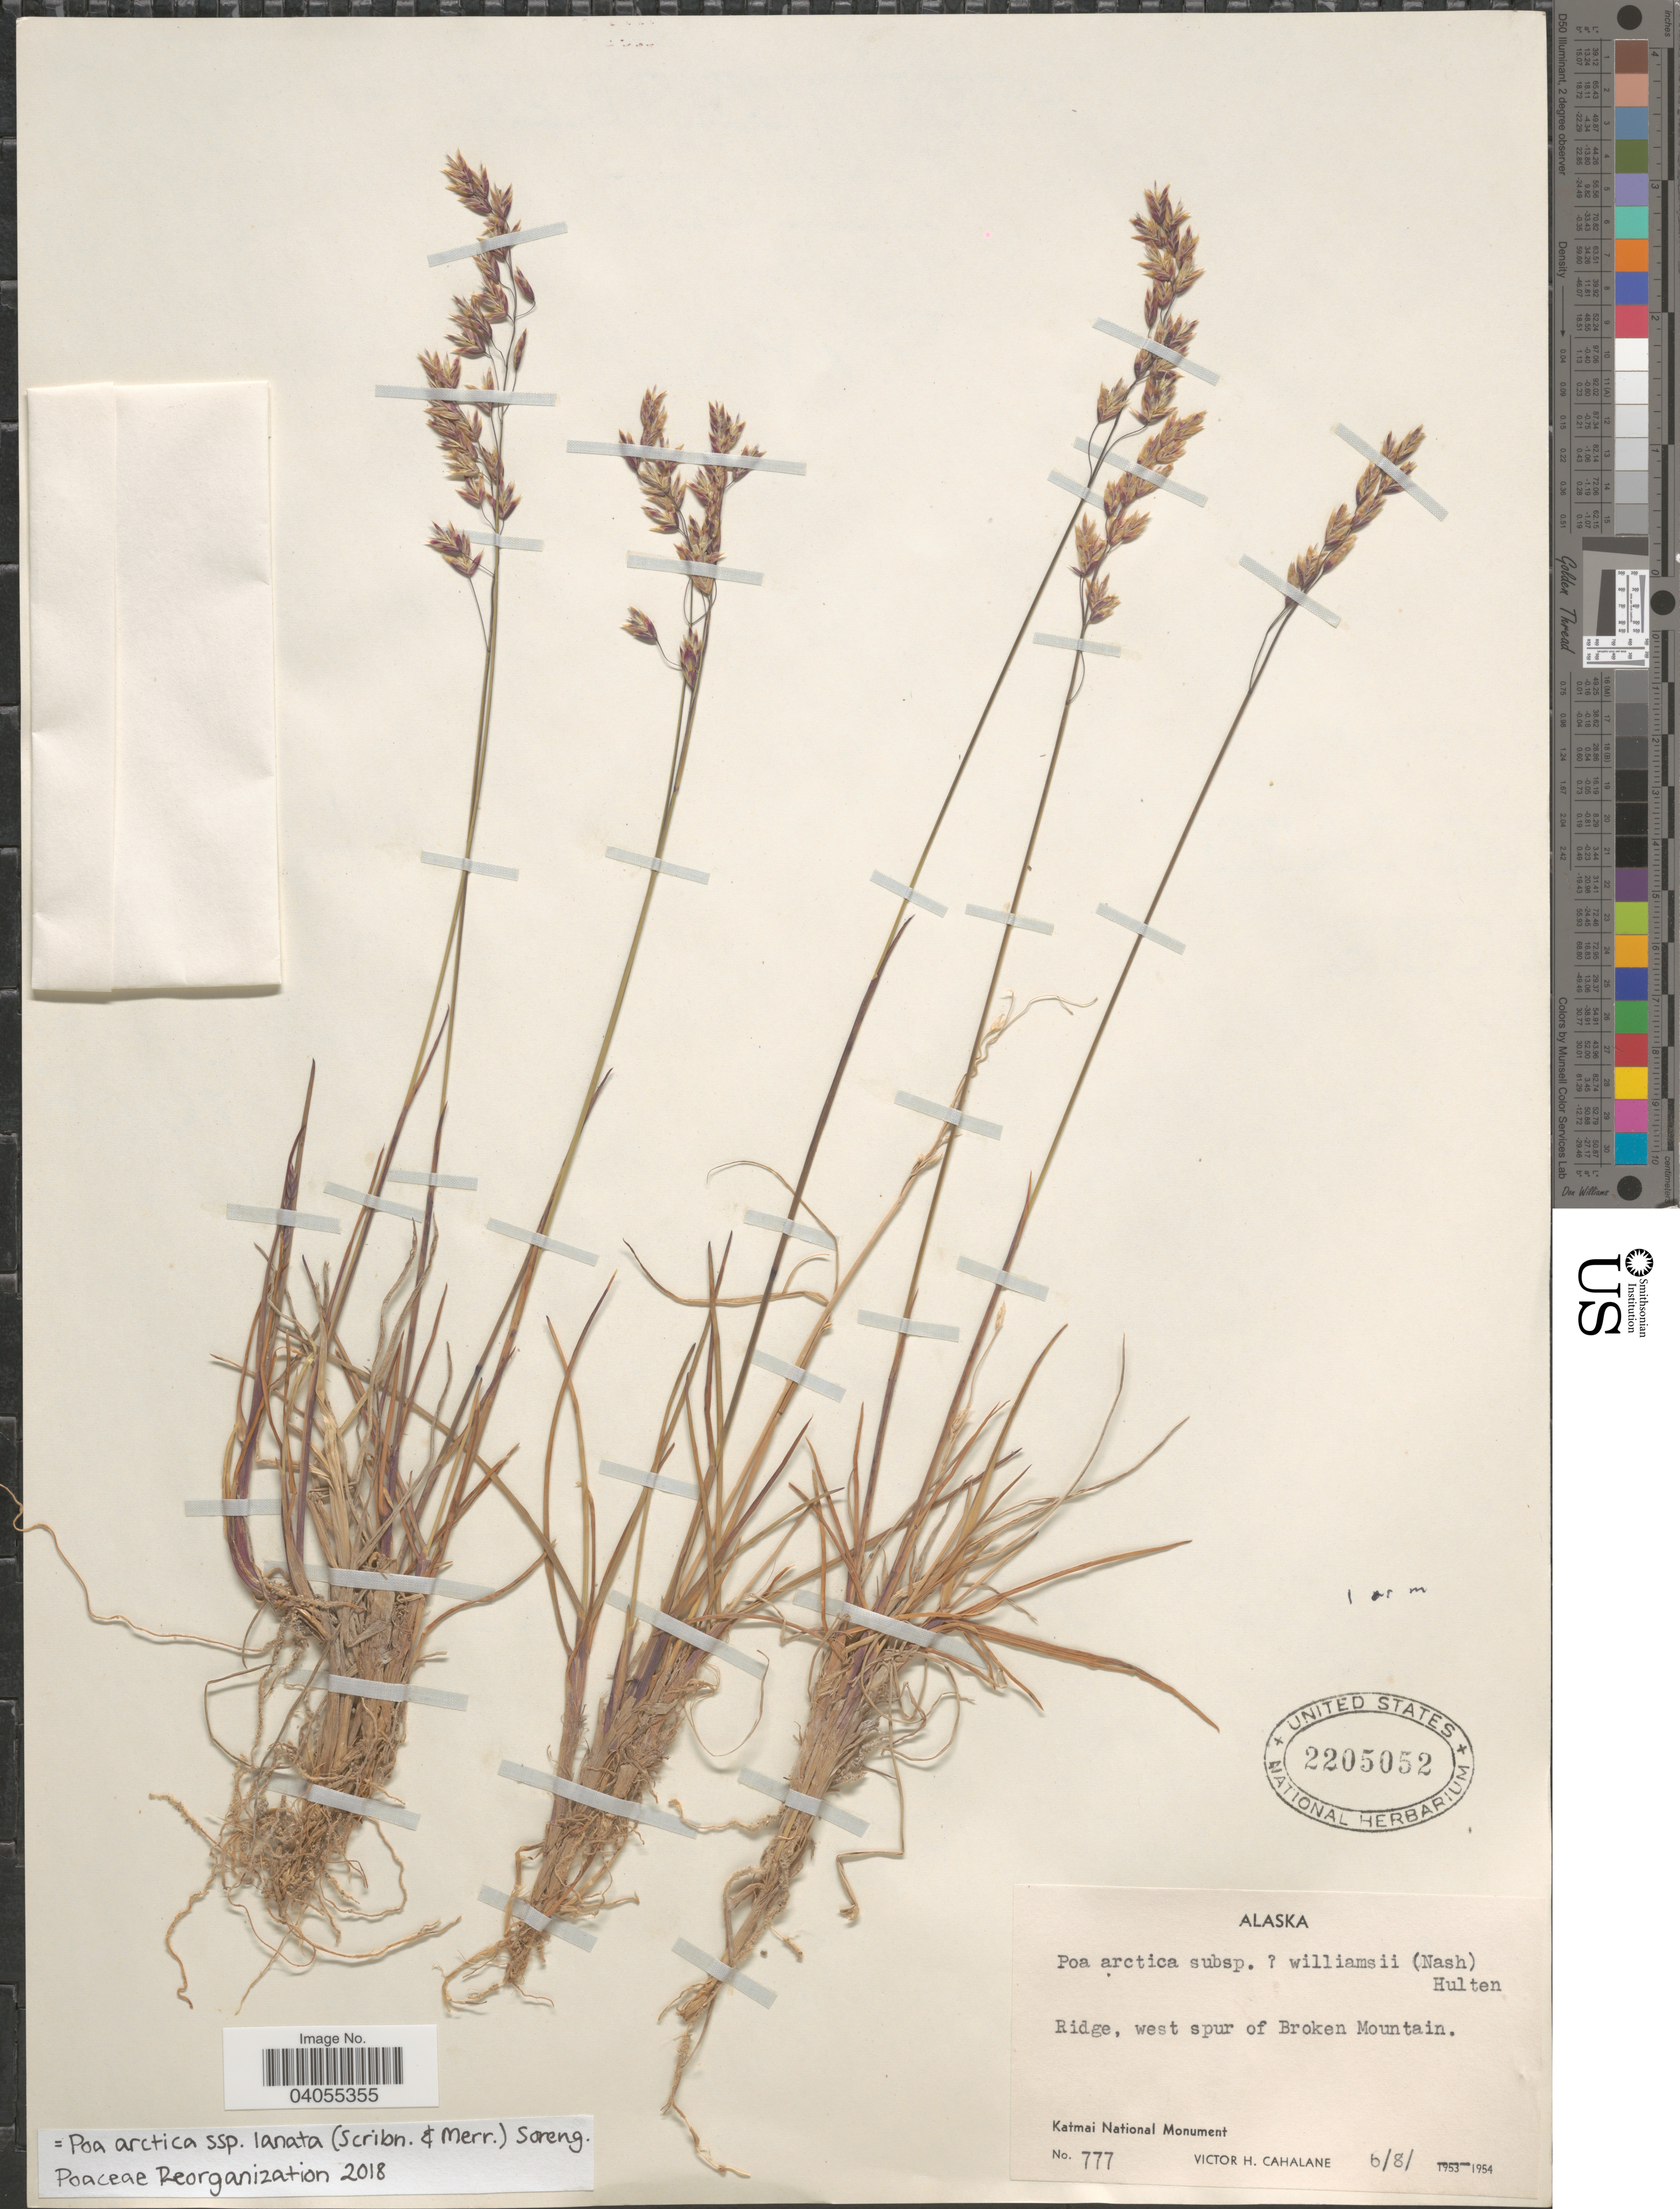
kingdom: Plantae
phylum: Tracheophyta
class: Liliopsida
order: Poales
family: Poaceae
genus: Poa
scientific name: Poa arctica subsp. lanata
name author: (Scribn. & Merr.) Soreng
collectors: V. Cahalane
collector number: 777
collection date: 1954-06-08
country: United States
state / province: Alaska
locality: Ridge, west spur of Broken Mountain. Katmai National Monument.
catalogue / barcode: US 2205052